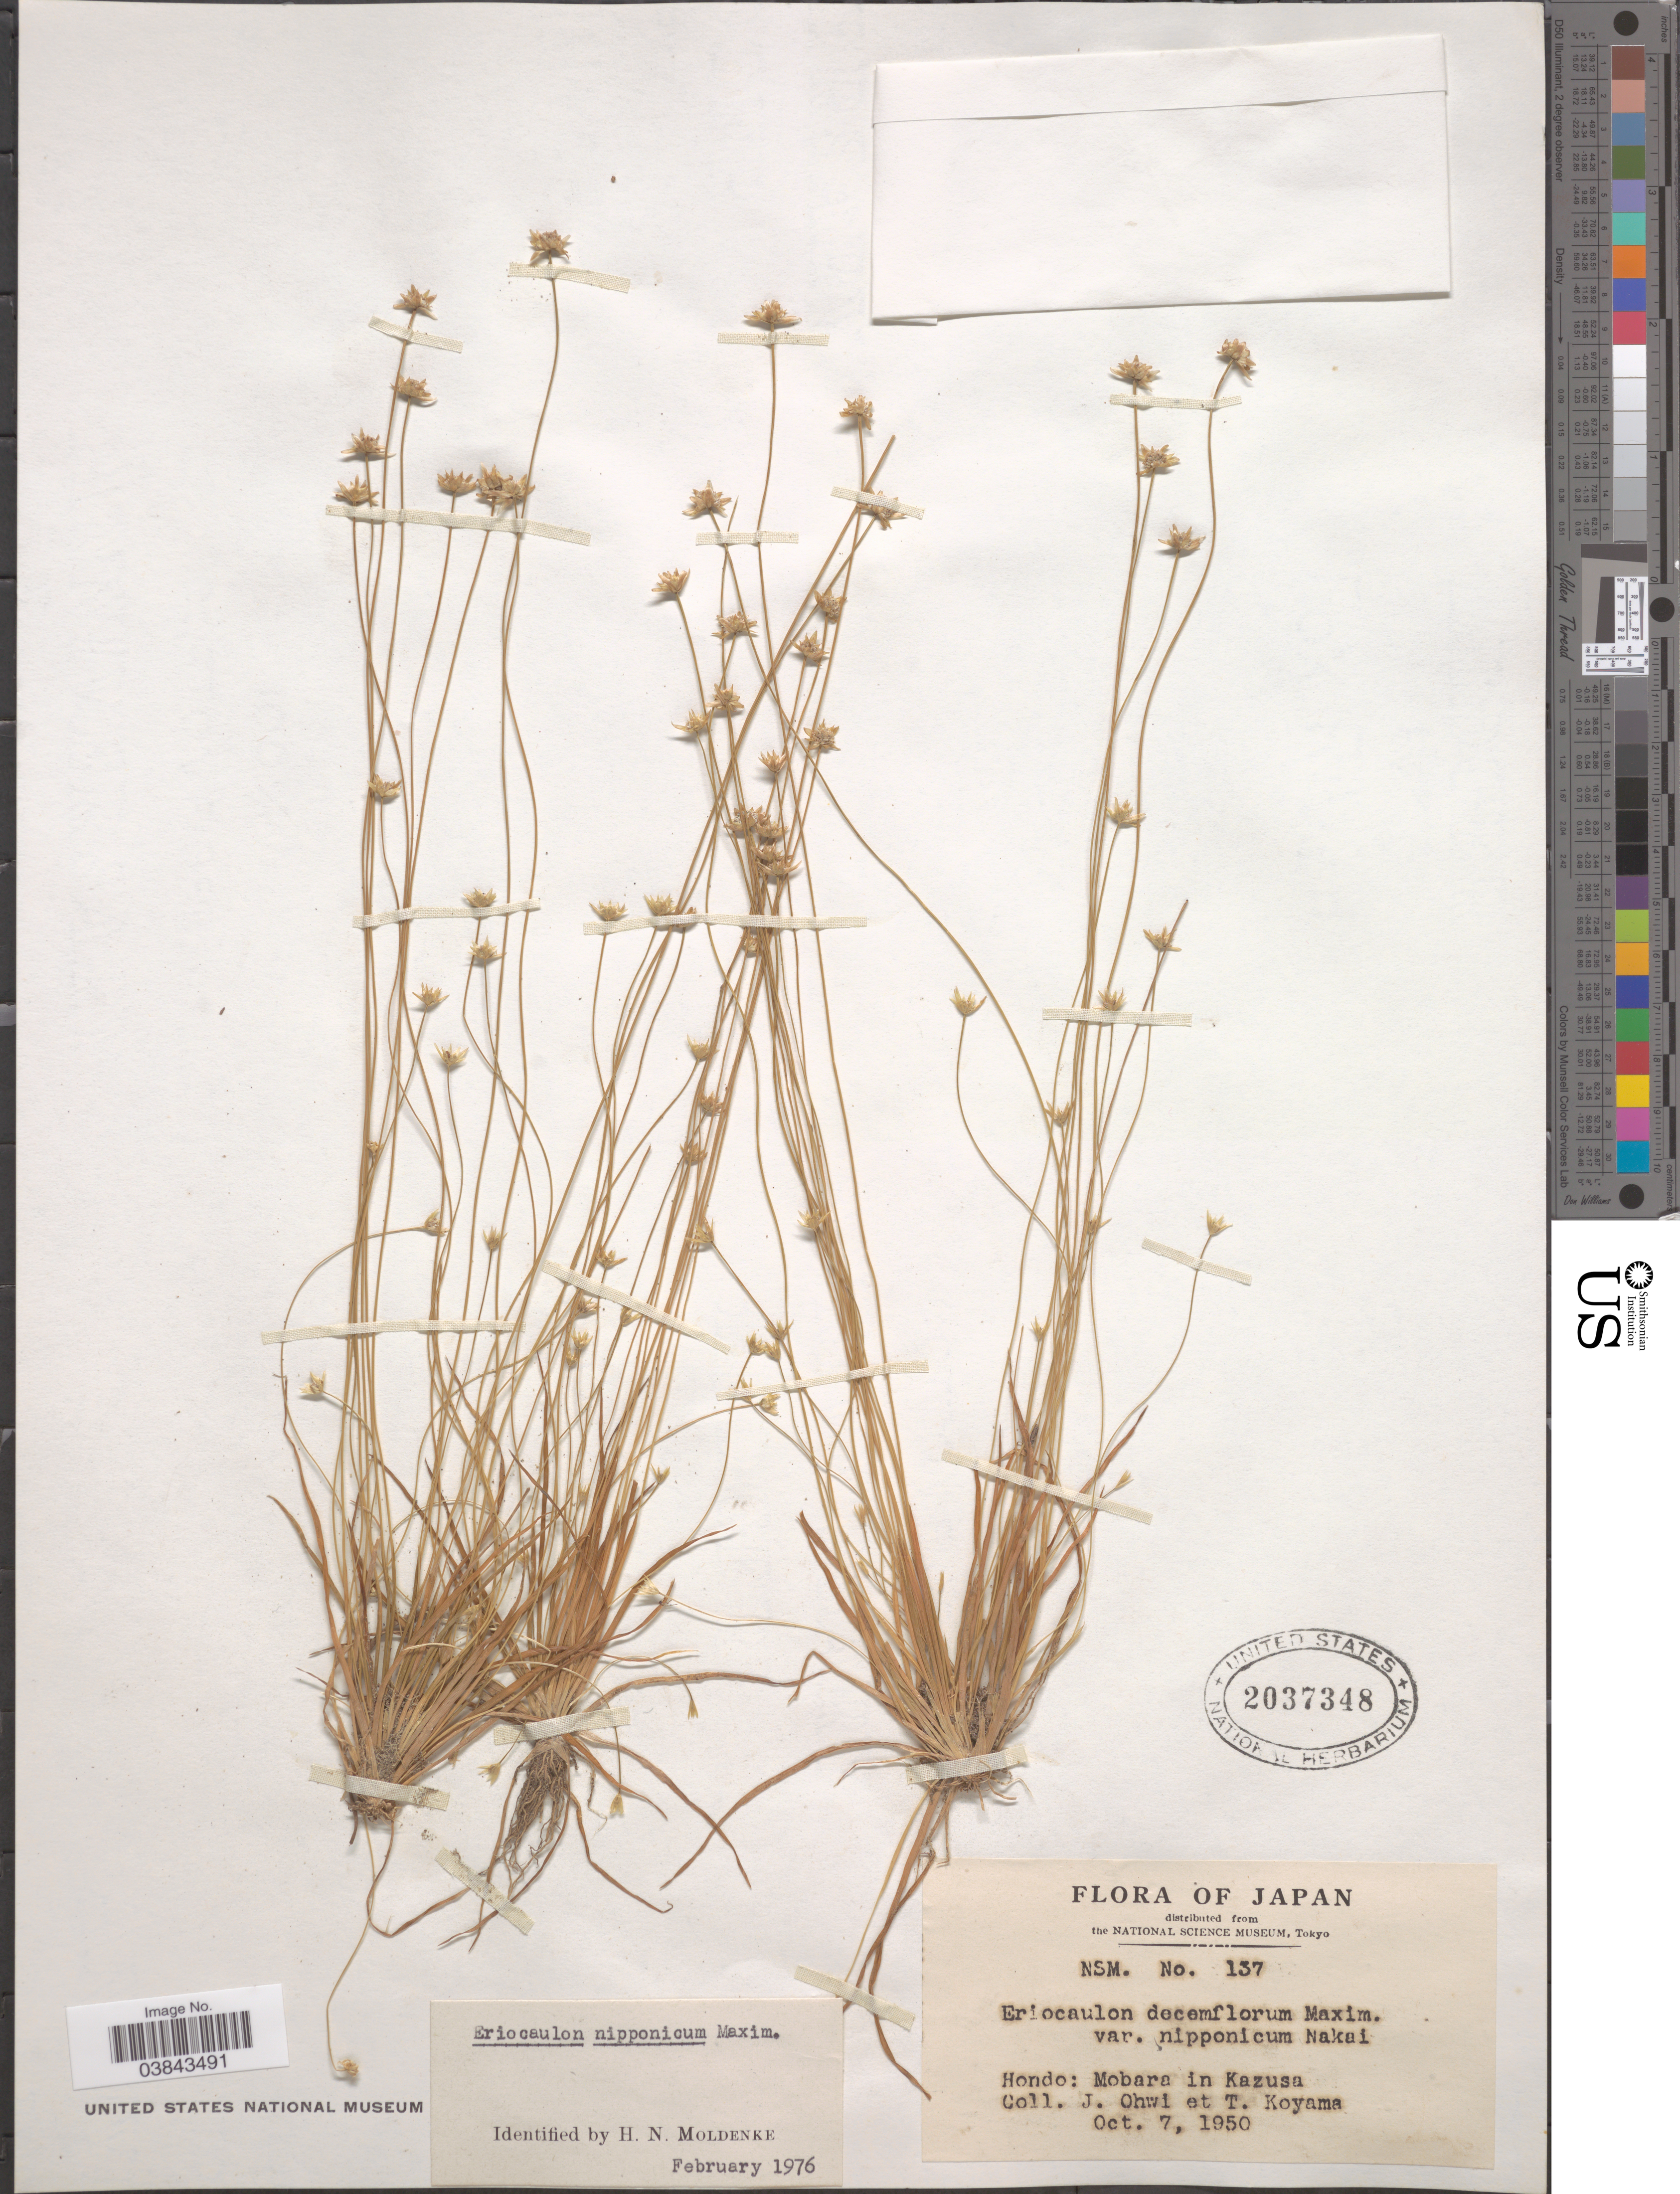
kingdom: Plantae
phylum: Tracheophyta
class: Liliopsida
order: Poales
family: Eriocaulaceae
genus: Eriocaulon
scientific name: Eriocaulon nipponicum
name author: Maxim.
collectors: J. Ohwi & T. Koyama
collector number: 137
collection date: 1950-10-07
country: Japan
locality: Hondo: Mobara in Kazusa.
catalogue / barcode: US 2037348